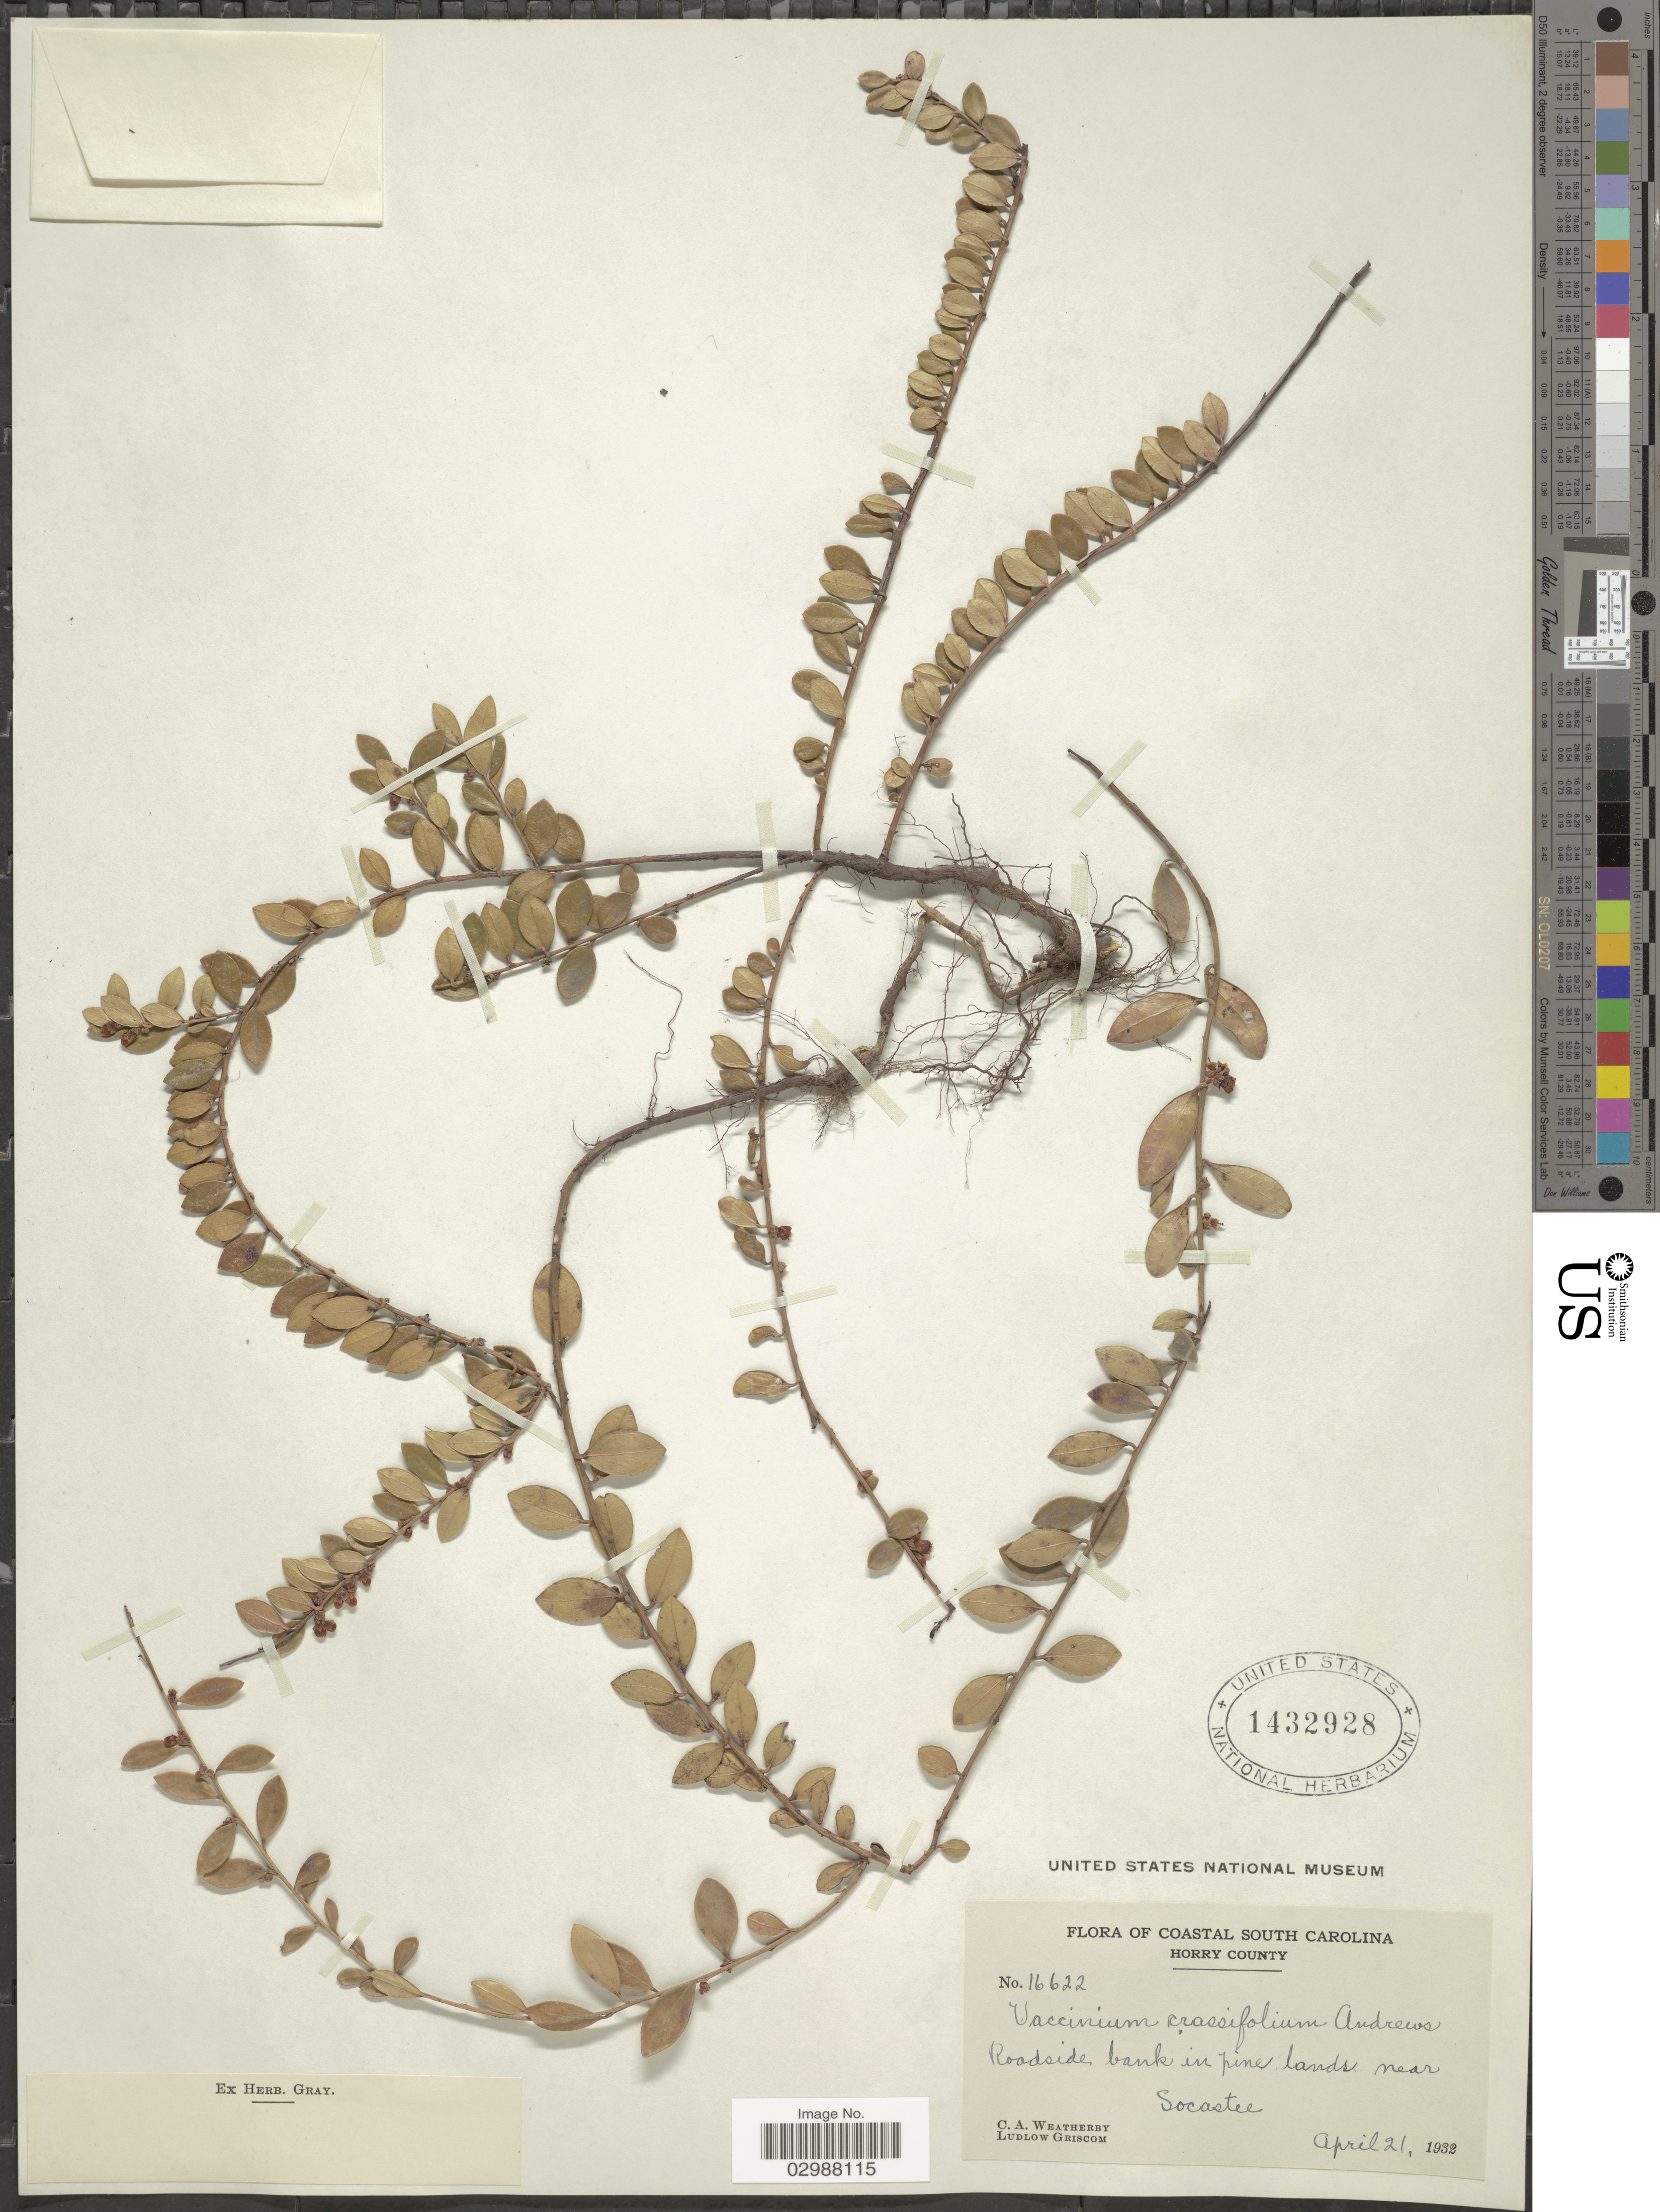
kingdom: Plantae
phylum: Tracheophyta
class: Magnoliopsida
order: Ericales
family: Ericaceae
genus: Vaccinium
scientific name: Vaccinium crassifolium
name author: Andrews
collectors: C. A. Weatherby & L. Griscom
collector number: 16622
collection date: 1932-04-21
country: United States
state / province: South Carolina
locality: Coastal South Carolina. Horry County. Roadside bank in pine lands near Socastee.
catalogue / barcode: US 1432928